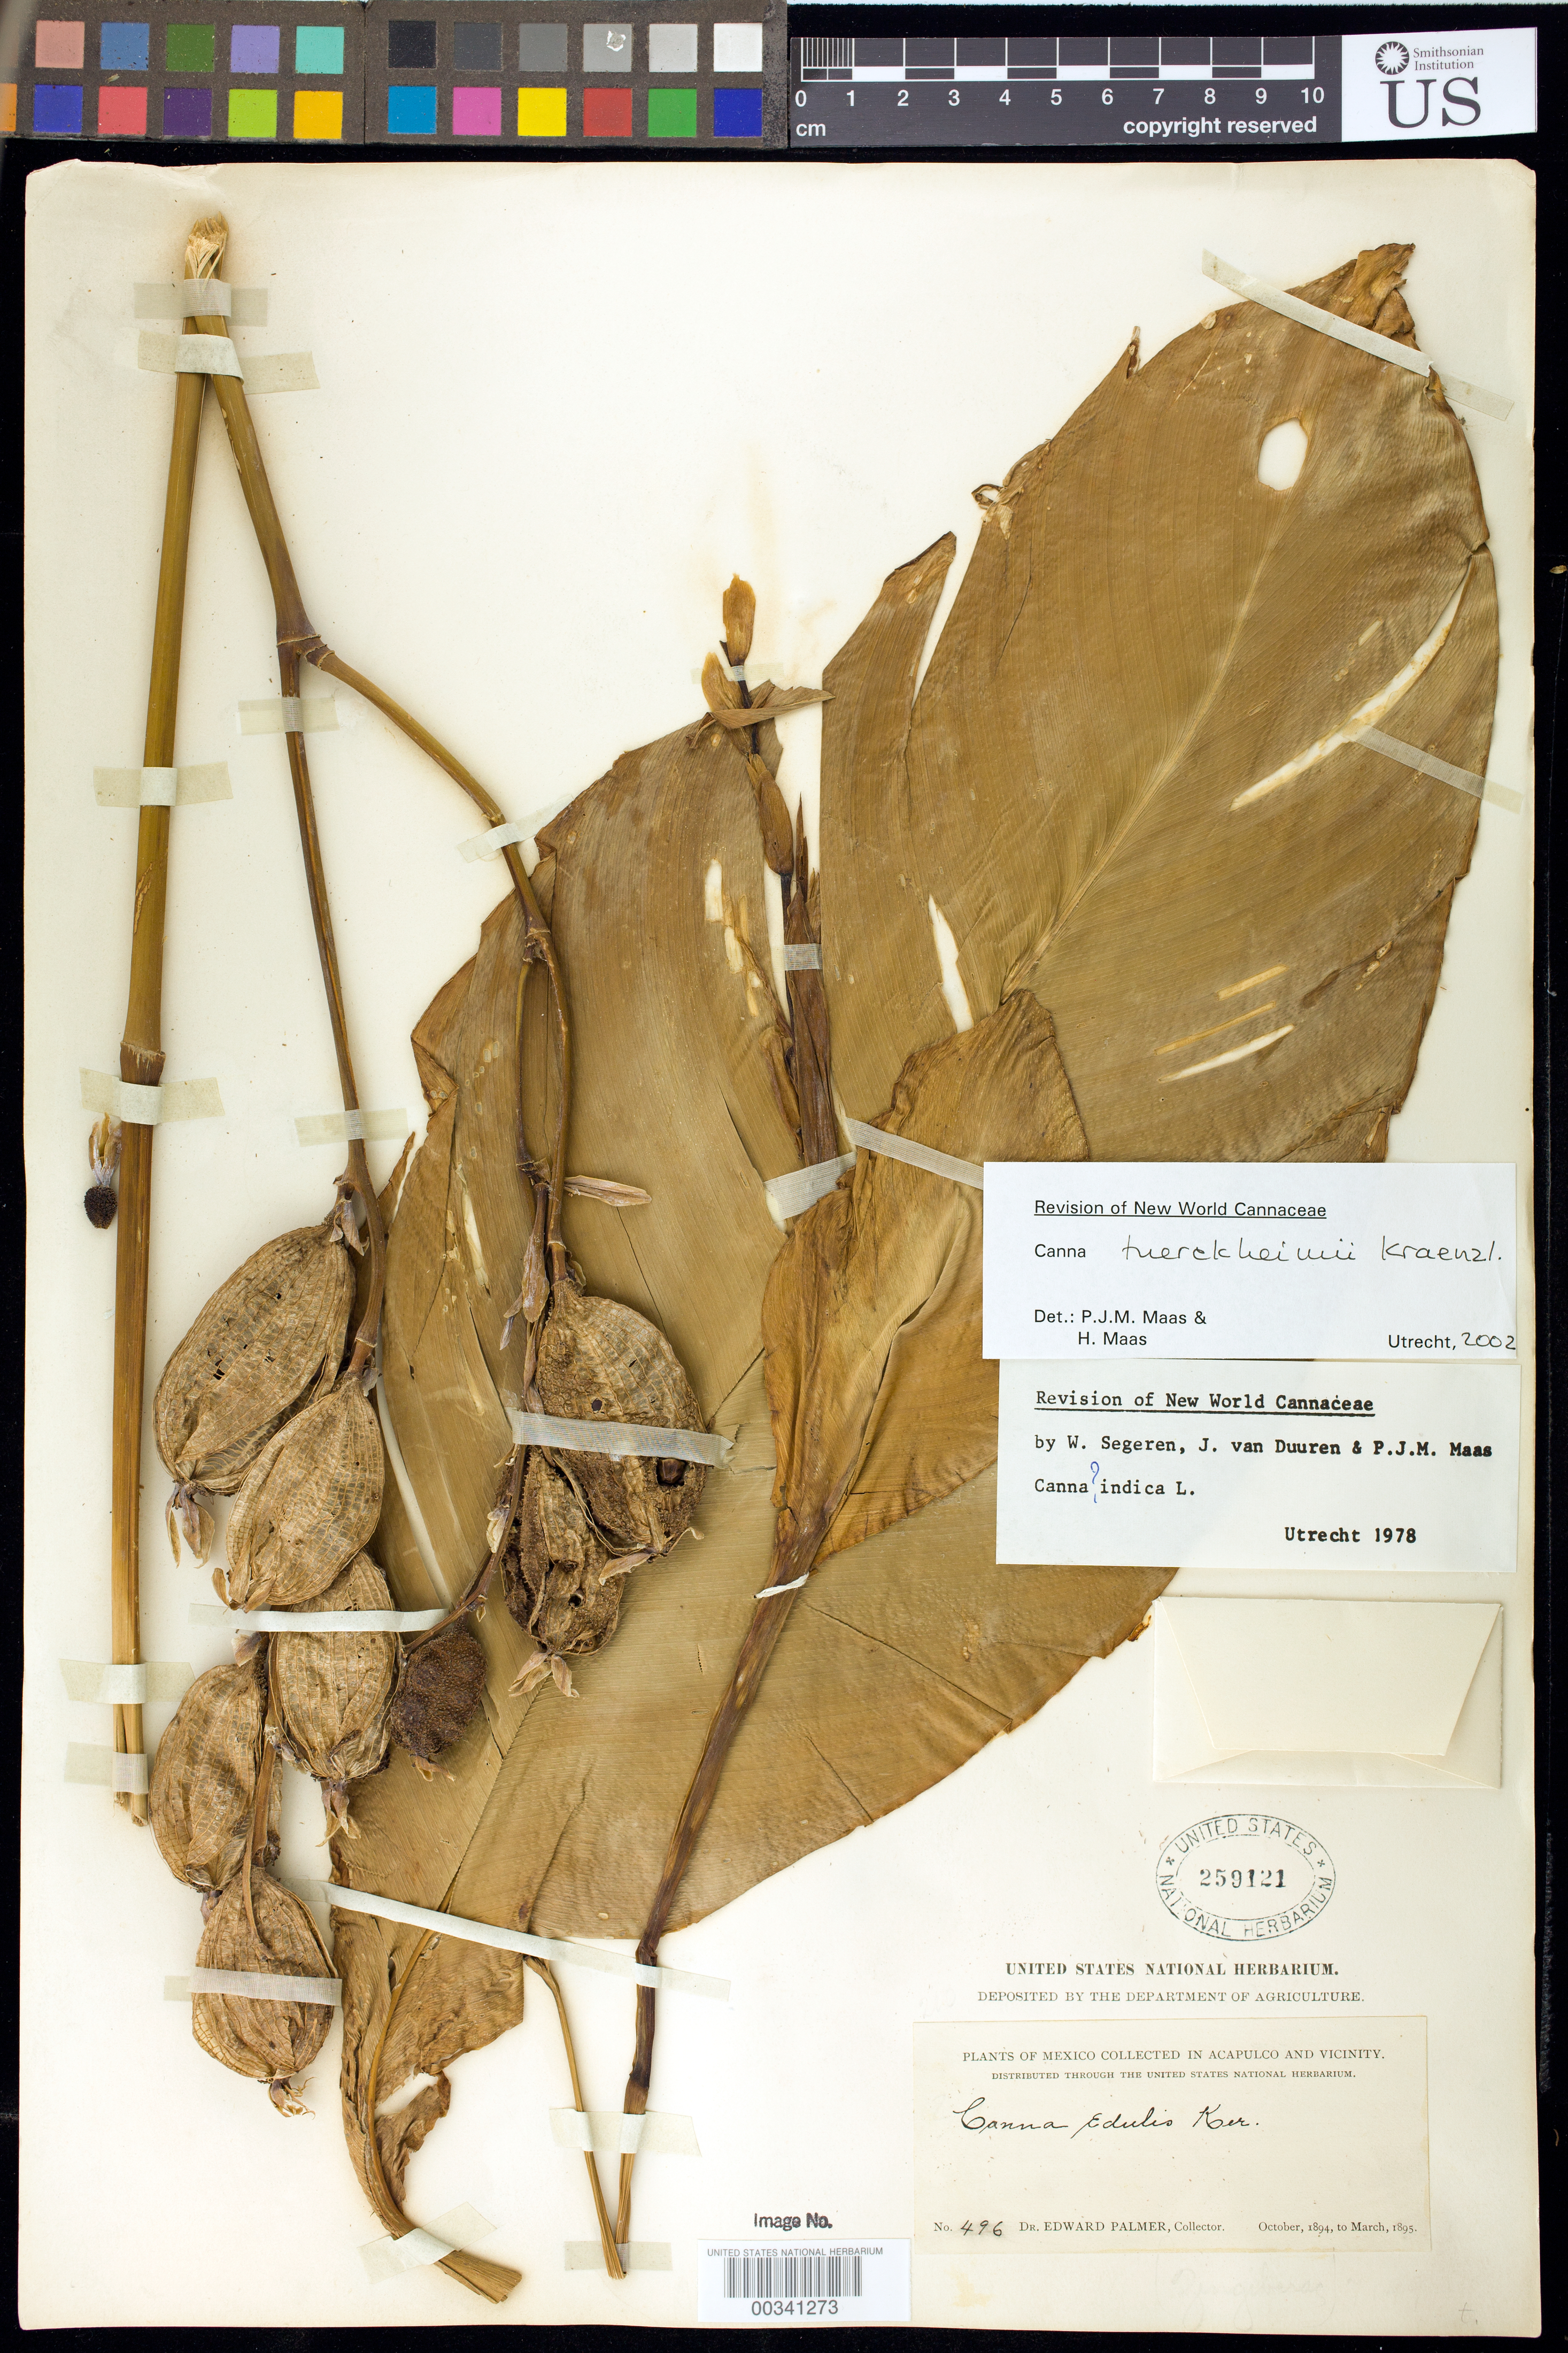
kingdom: Plantae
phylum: Tracheophyta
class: Liliopsida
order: Zingiberales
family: Cannaceae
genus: Canna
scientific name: Canna tuerckheimii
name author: Kraenzl. in Engl.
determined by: Maas, Paul J. M.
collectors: E. Palmer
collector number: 496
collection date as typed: Oct 1894 to -- Mar 1895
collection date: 1894-10/1895-03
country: Mexico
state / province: Guerrero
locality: Acapulco and vicinity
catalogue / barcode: US 259121